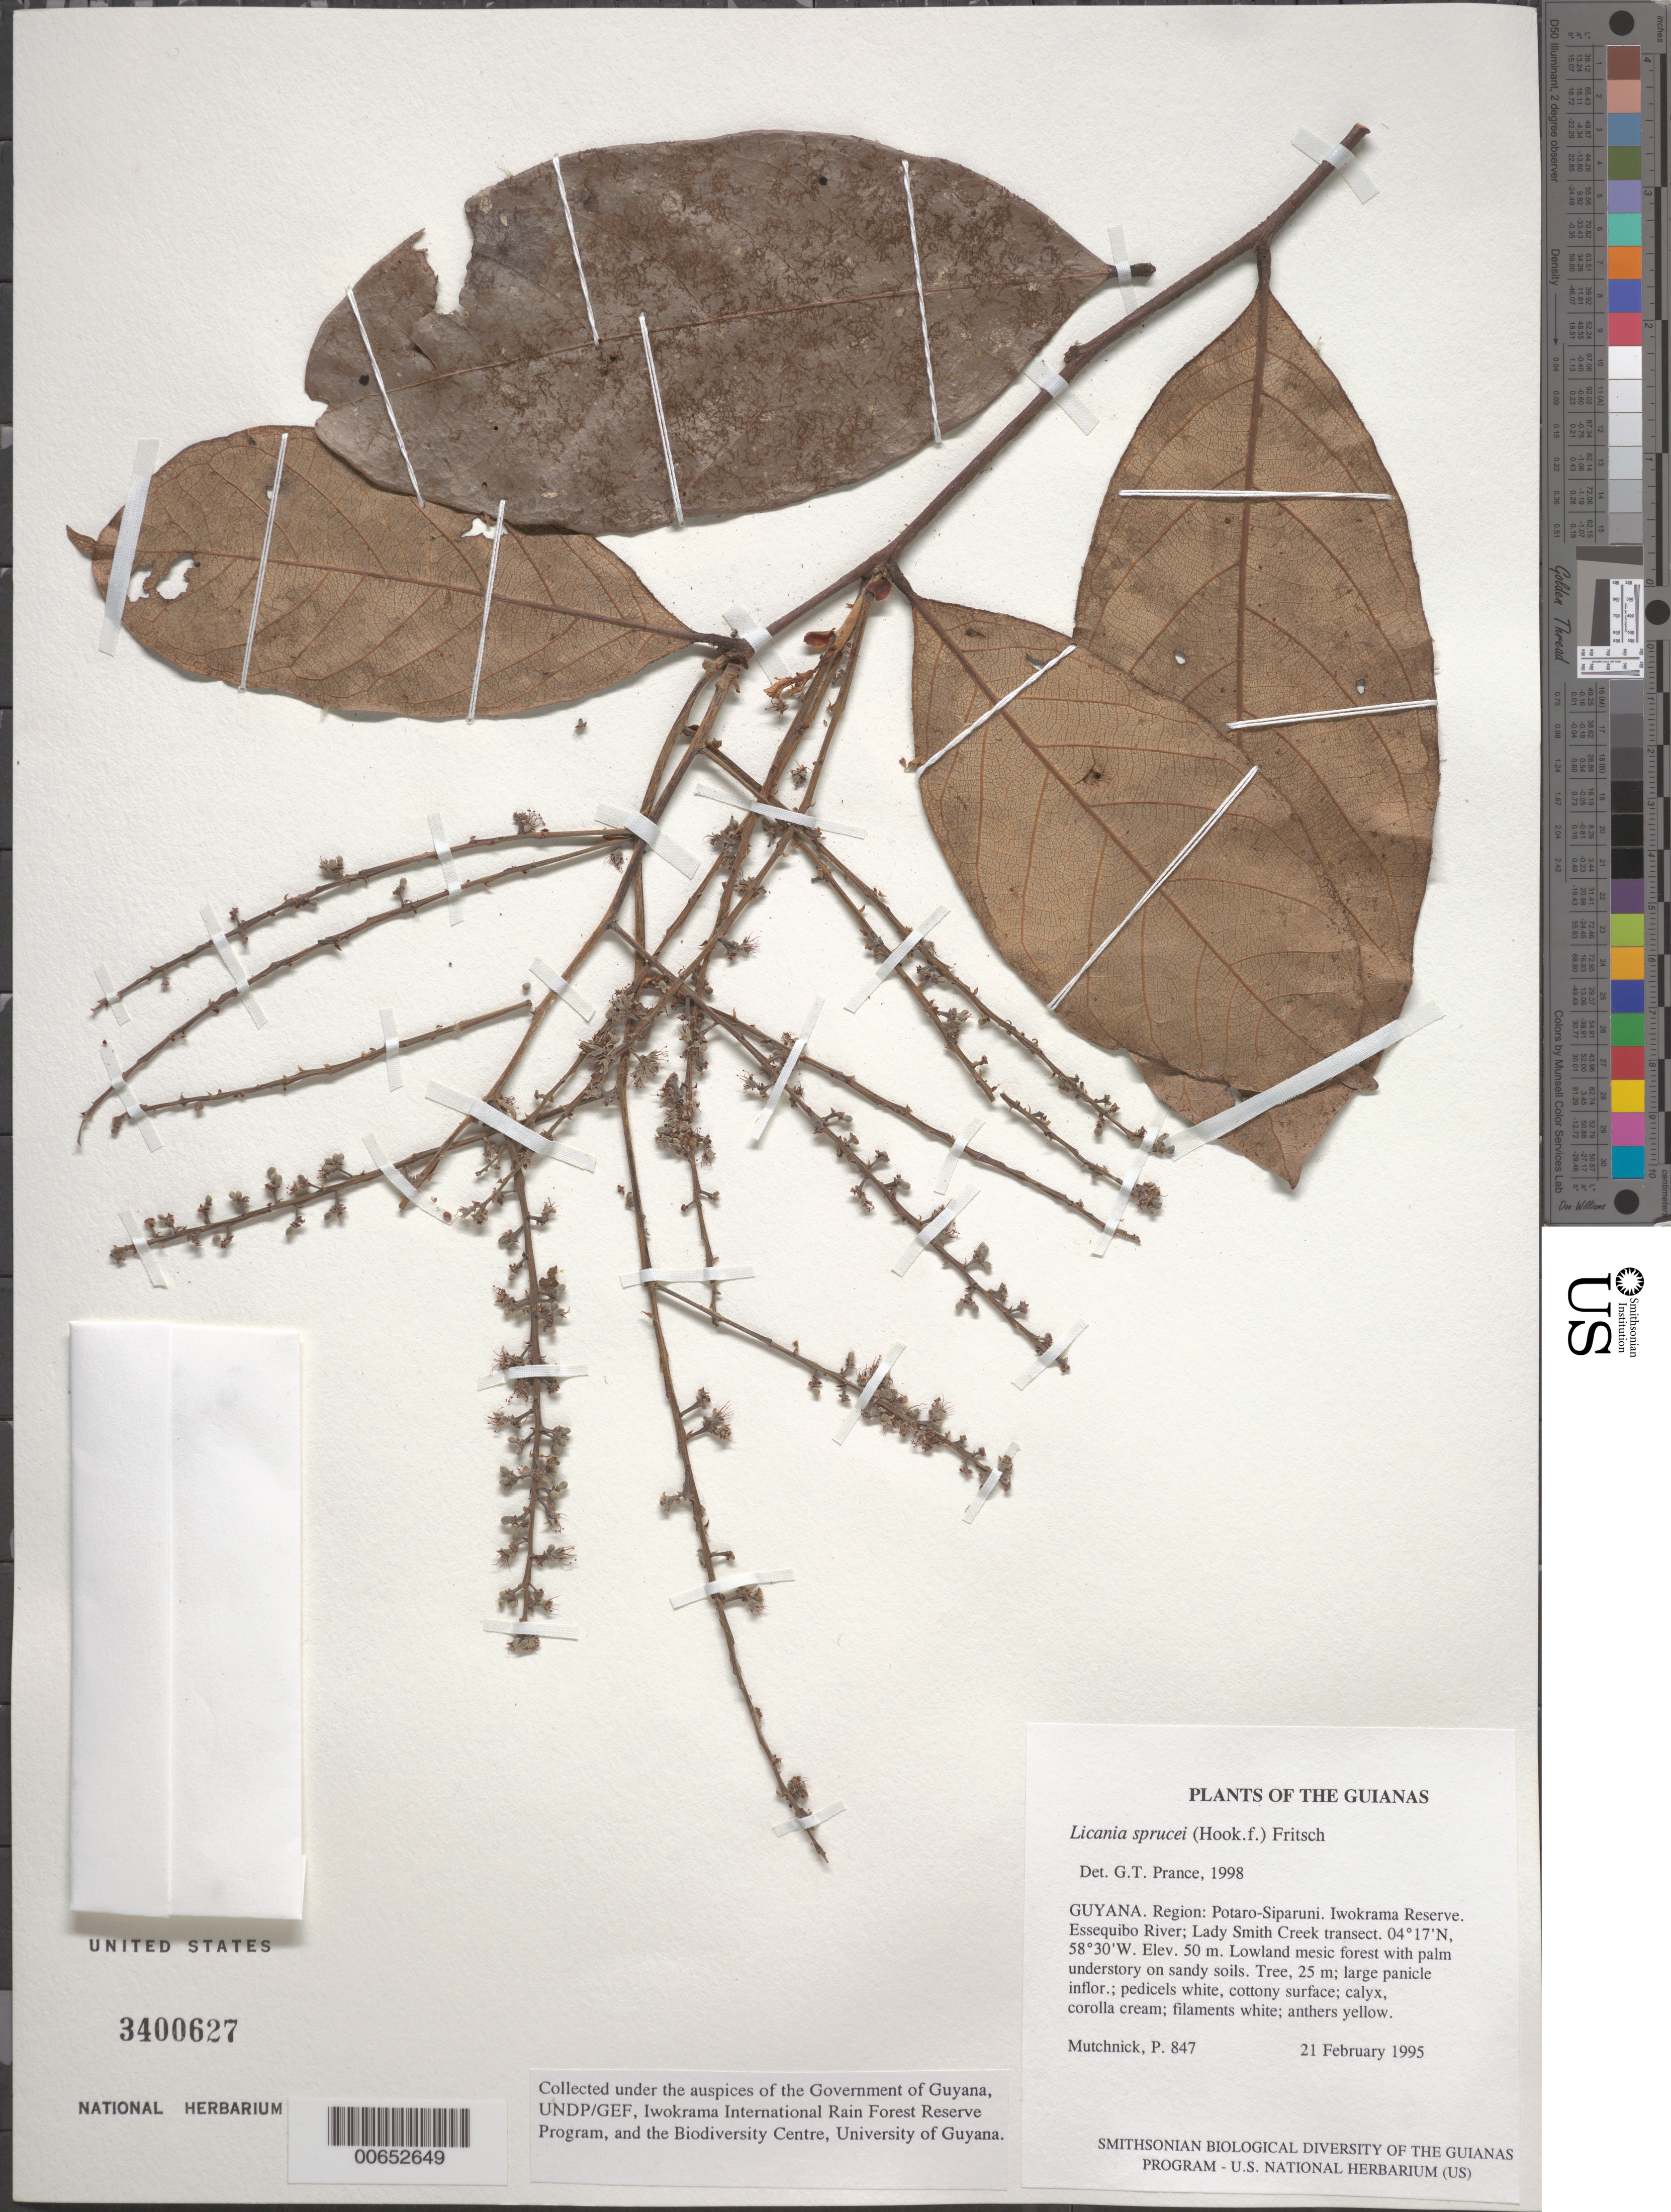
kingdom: Plantae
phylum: Tracheophyta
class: Magnoliopsida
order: Malpighiales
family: Chrysobalanaceae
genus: Leptobalanus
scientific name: Leptobalanus sprucei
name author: (Hook. f.) Sothers & Prance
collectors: P. Mutchnick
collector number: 847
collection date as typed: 21 February 1995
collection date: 1995-02-21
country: Guyana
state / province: Potaro-Siparuni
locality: Iwokrama Reserve. Essequibo River; Lady Smith Creek transect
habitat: Lowland mesic forest with palm understory on sandy soils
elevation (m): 50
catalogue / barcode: US 3400627